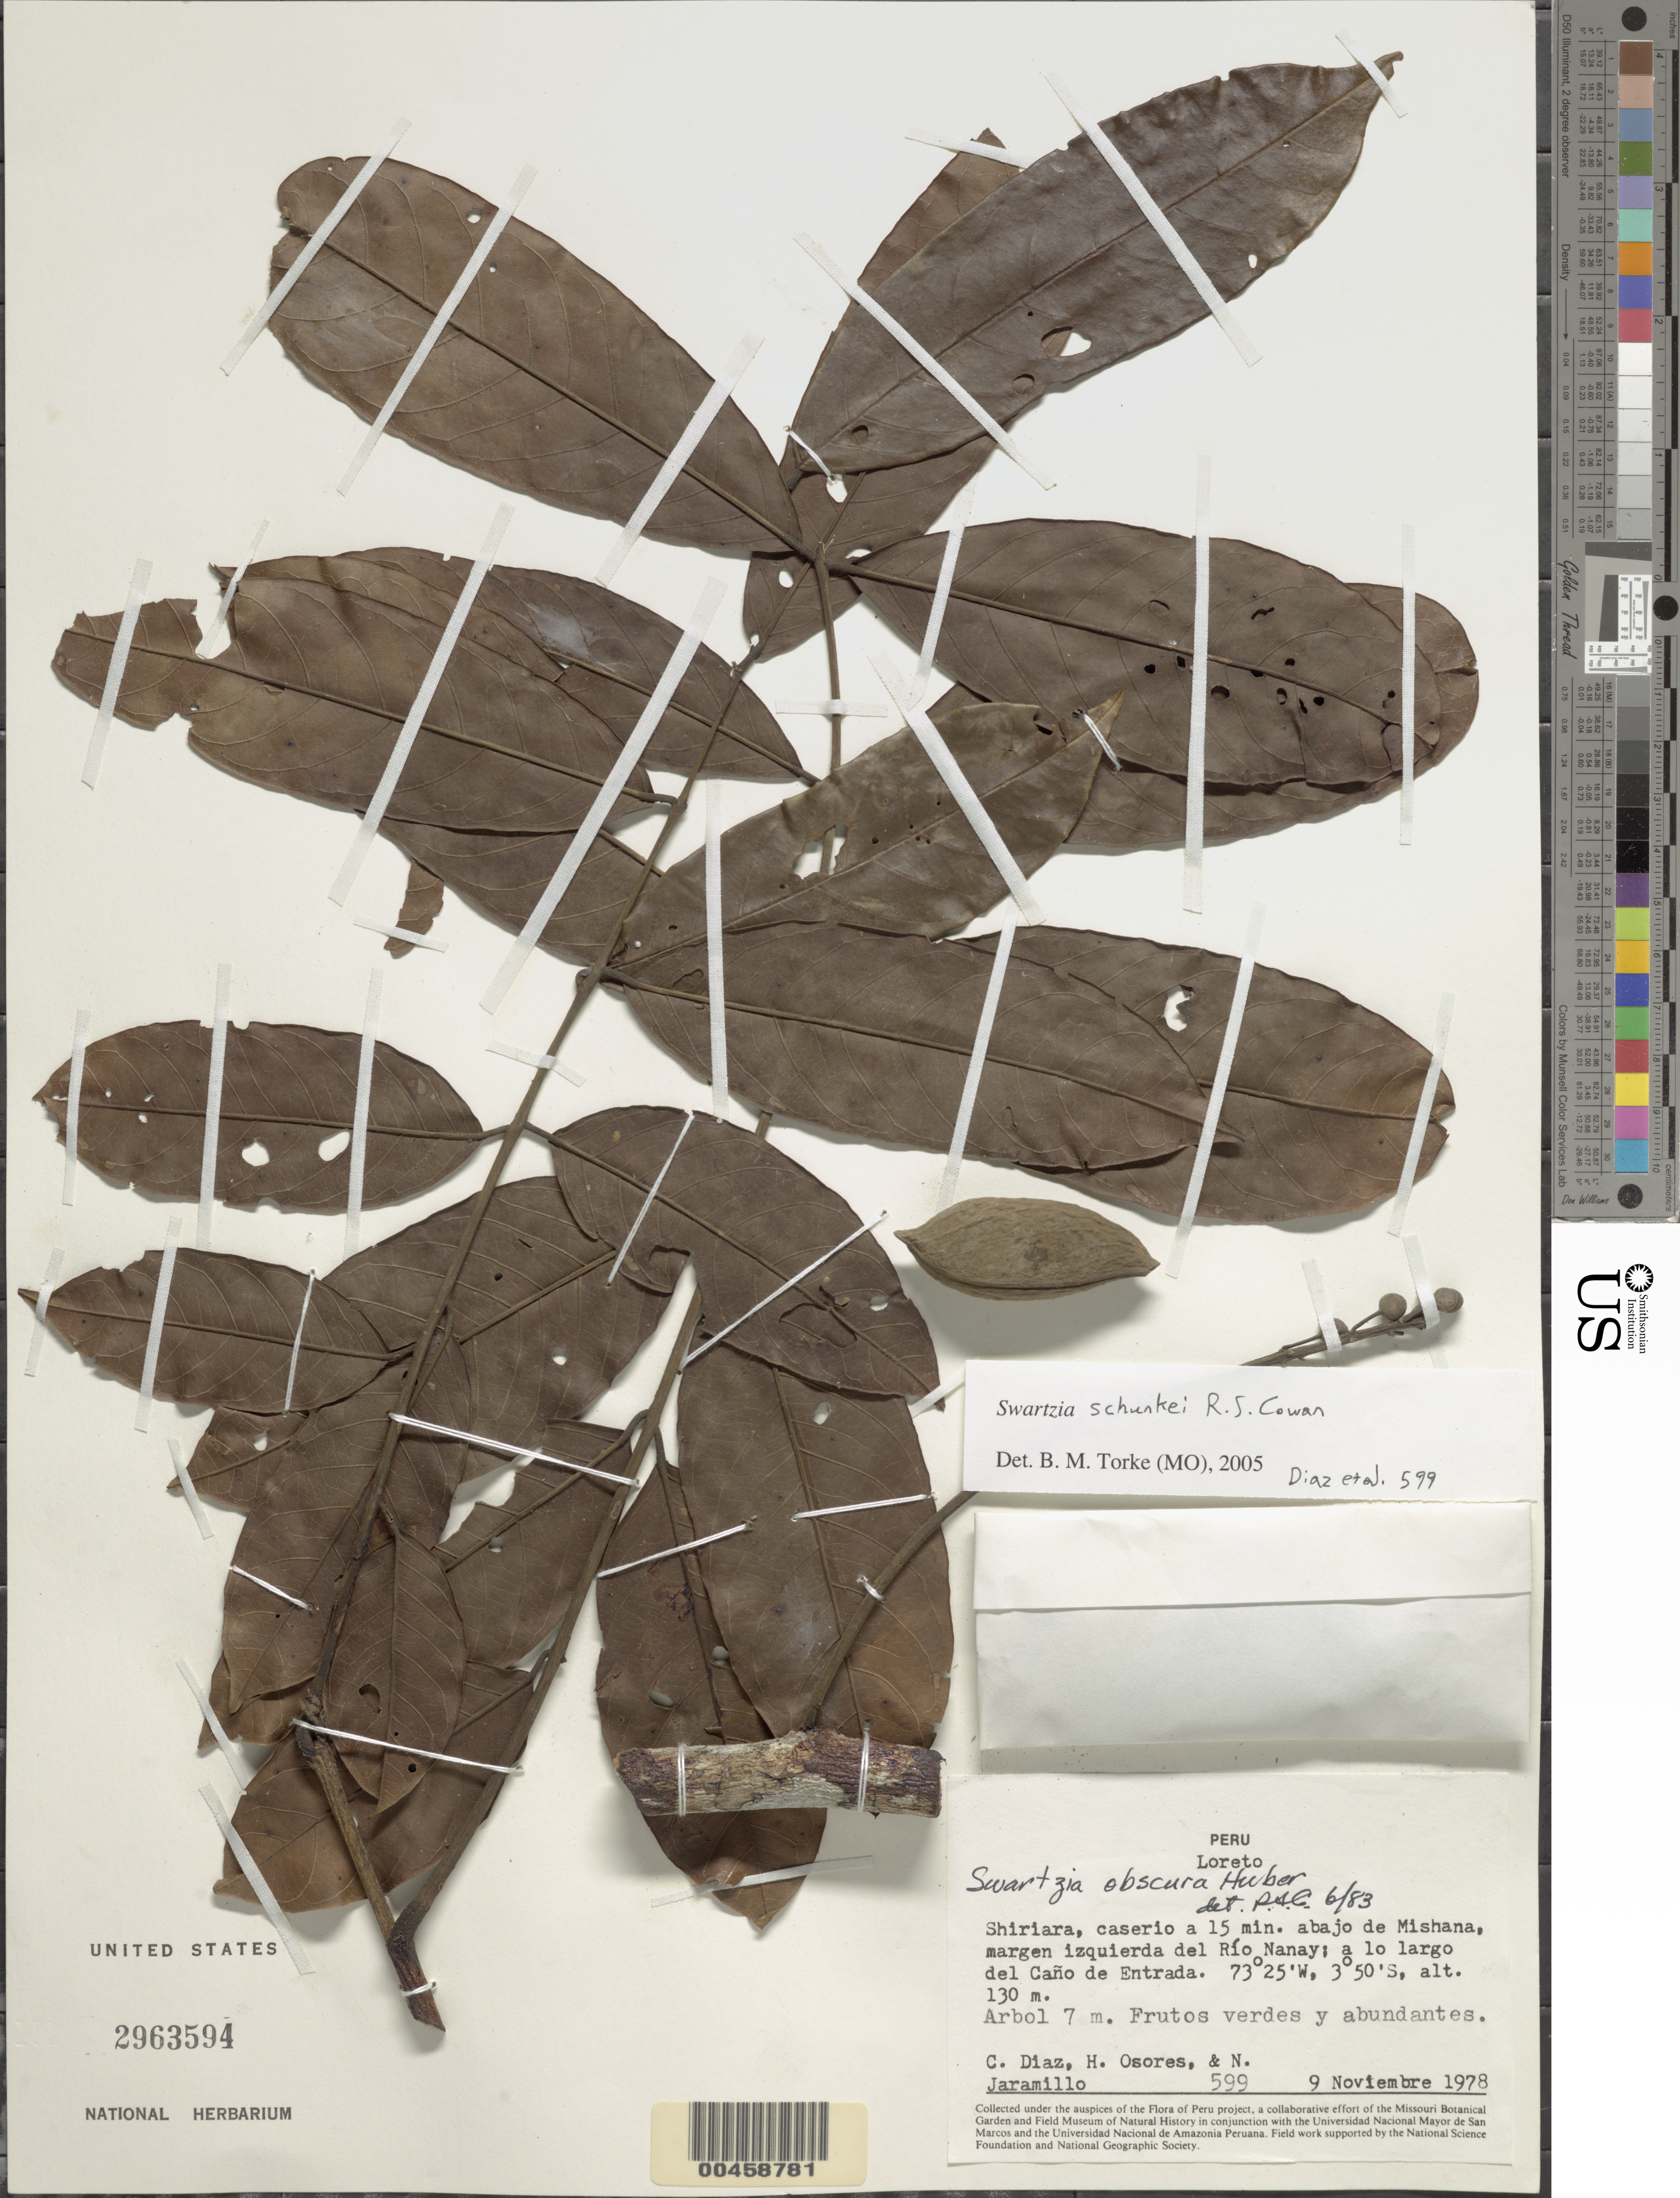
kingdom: Plantae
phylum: Tracheophyta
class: Magnoliopsida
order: Fabales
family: Fabaceae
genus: Swartzia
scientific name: Swartzia schunkei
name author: R.S. Cowan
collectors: C. Diaz Santibanez, H. Osores & N. Jaramillo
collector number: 599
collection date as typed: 09 Nov 1978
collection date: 1978-11-09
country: Peru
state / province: Loreto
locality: Mishana, Caserio a 15 min. abajo de ; margen izquierda del Rio Nanay; a lo largo del Cano de Entrada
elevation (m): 130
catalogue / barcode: US 2963594